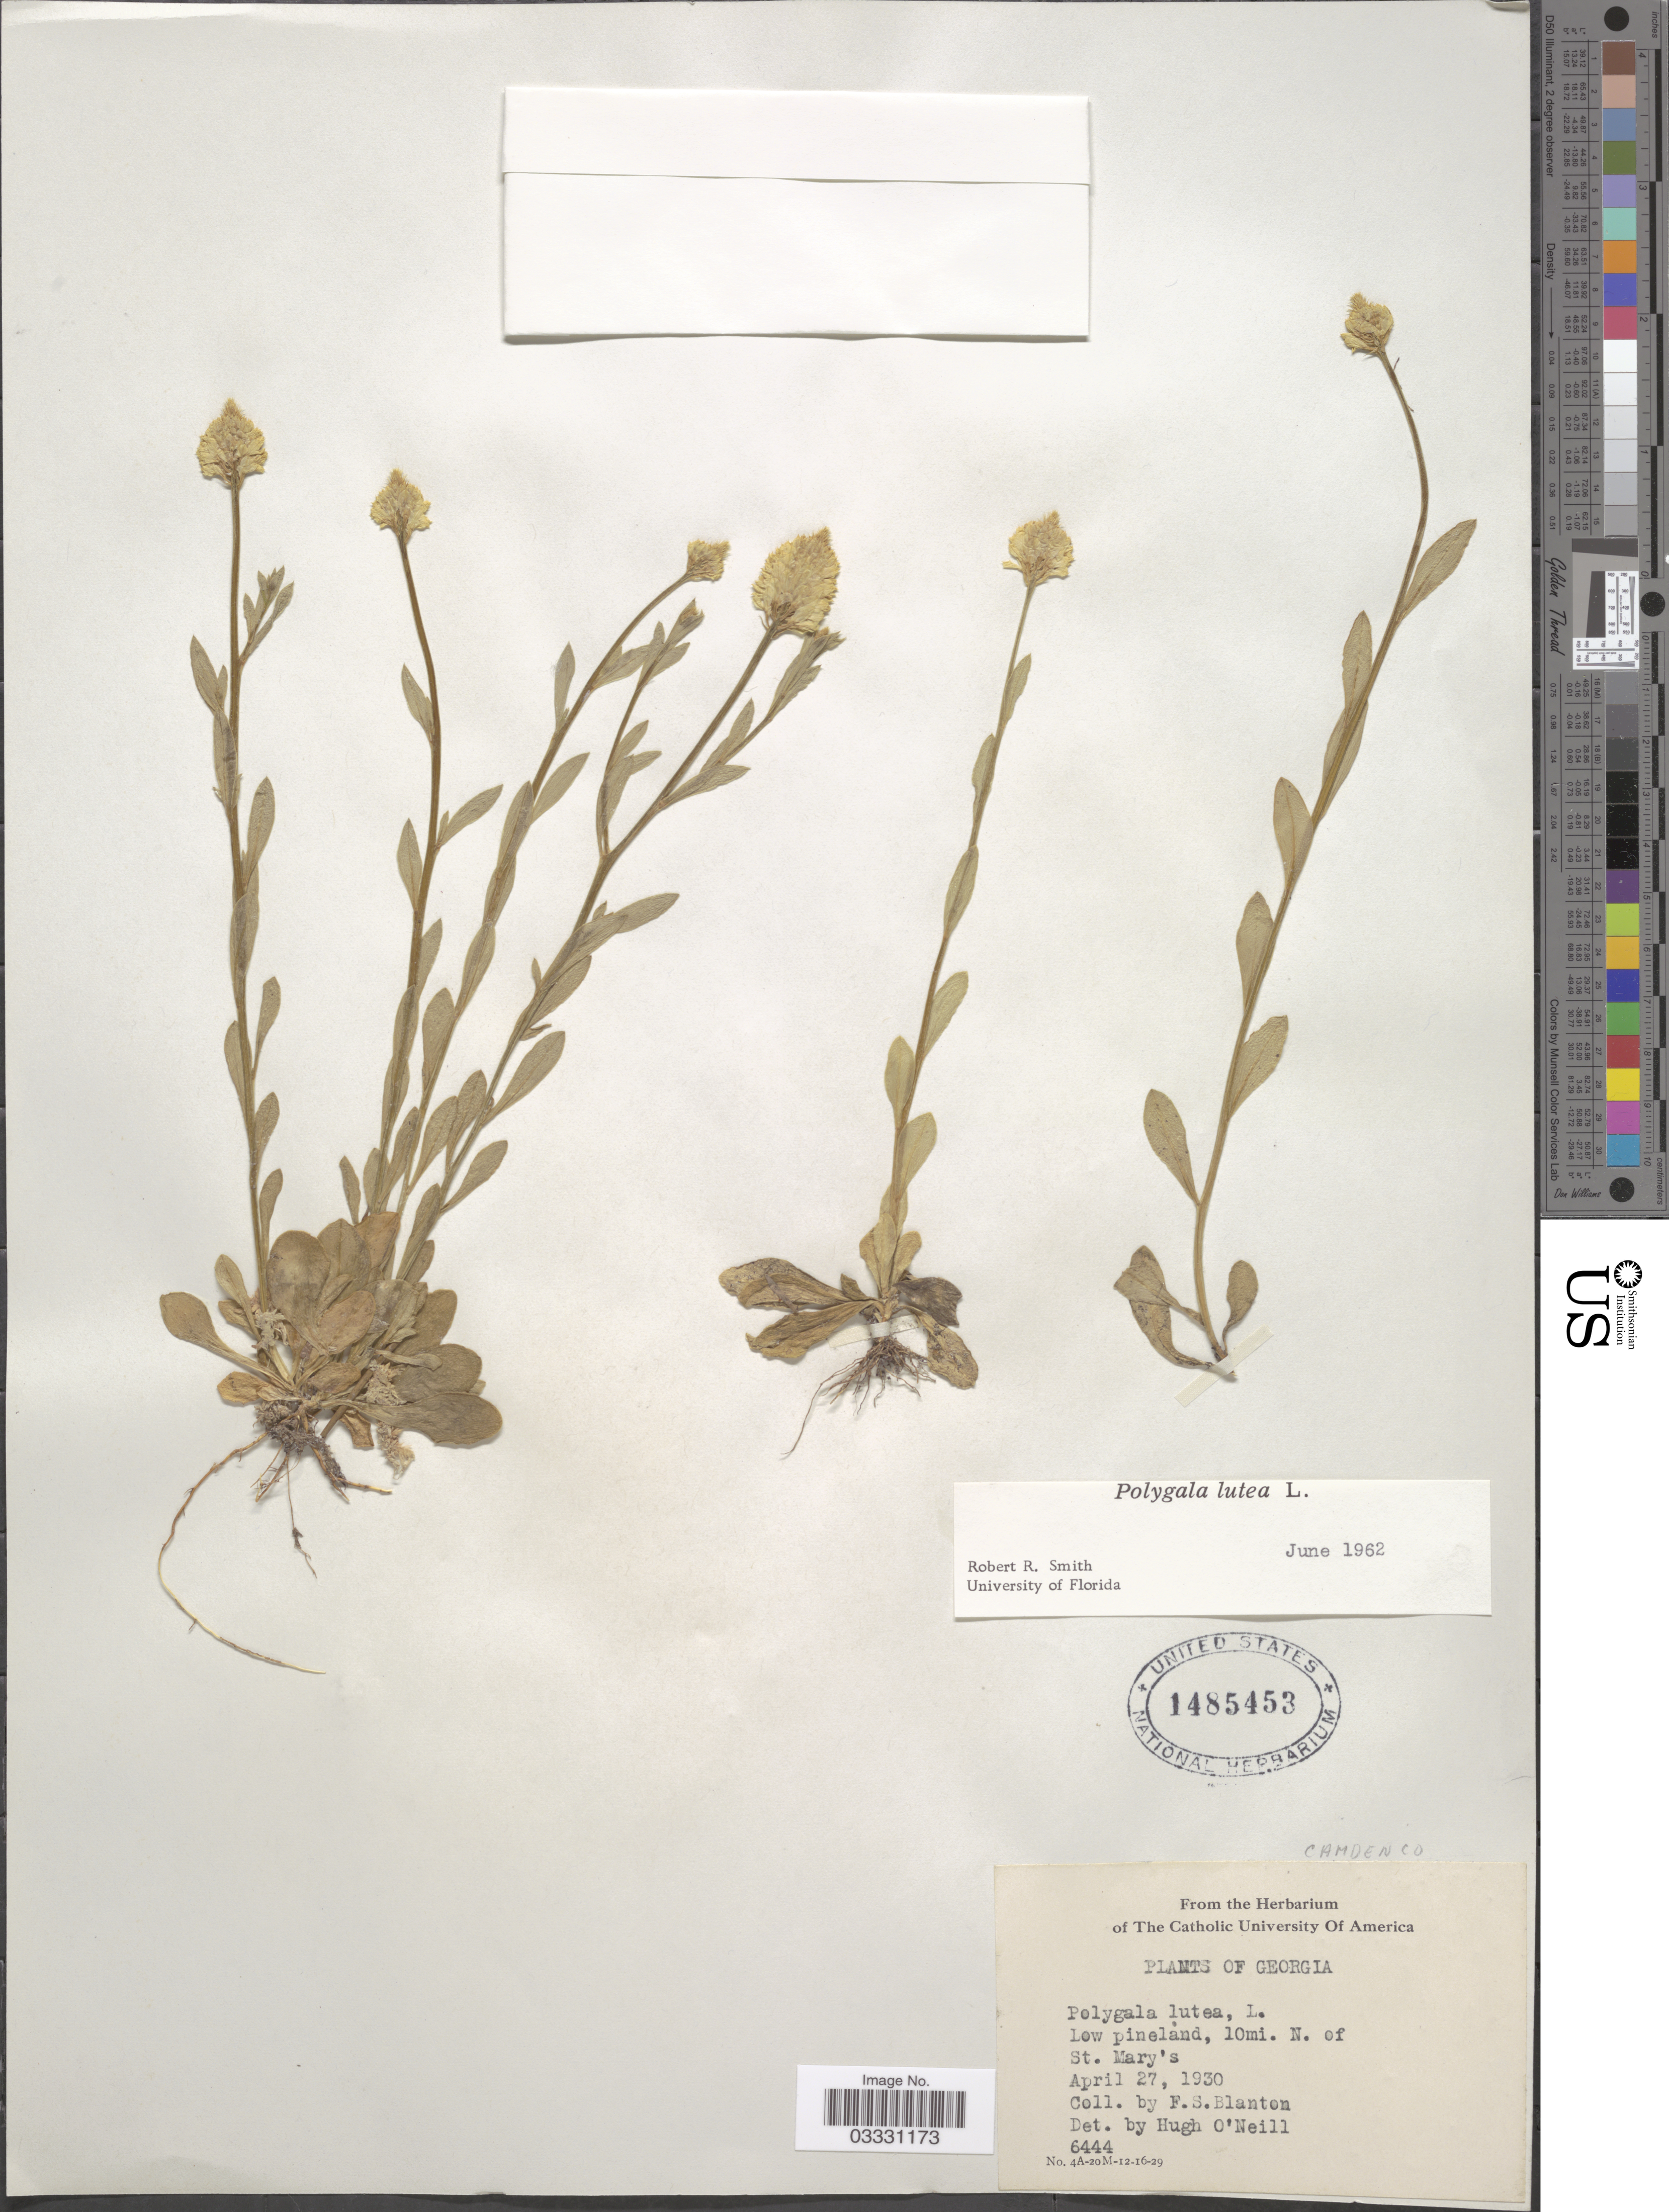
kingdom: Plantae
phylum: Tracheophyta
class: Magnoliopsida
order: Fabales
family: Polygalaceae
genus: Polygala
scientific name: Polygala lutea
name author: L.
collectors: F. S. Blanton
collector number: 6444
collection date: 1930-04-27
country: United States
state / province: Georgia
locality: Camden Co. Low pineland, 10mi. N. of St. Mary's.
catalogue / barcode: US 1485453